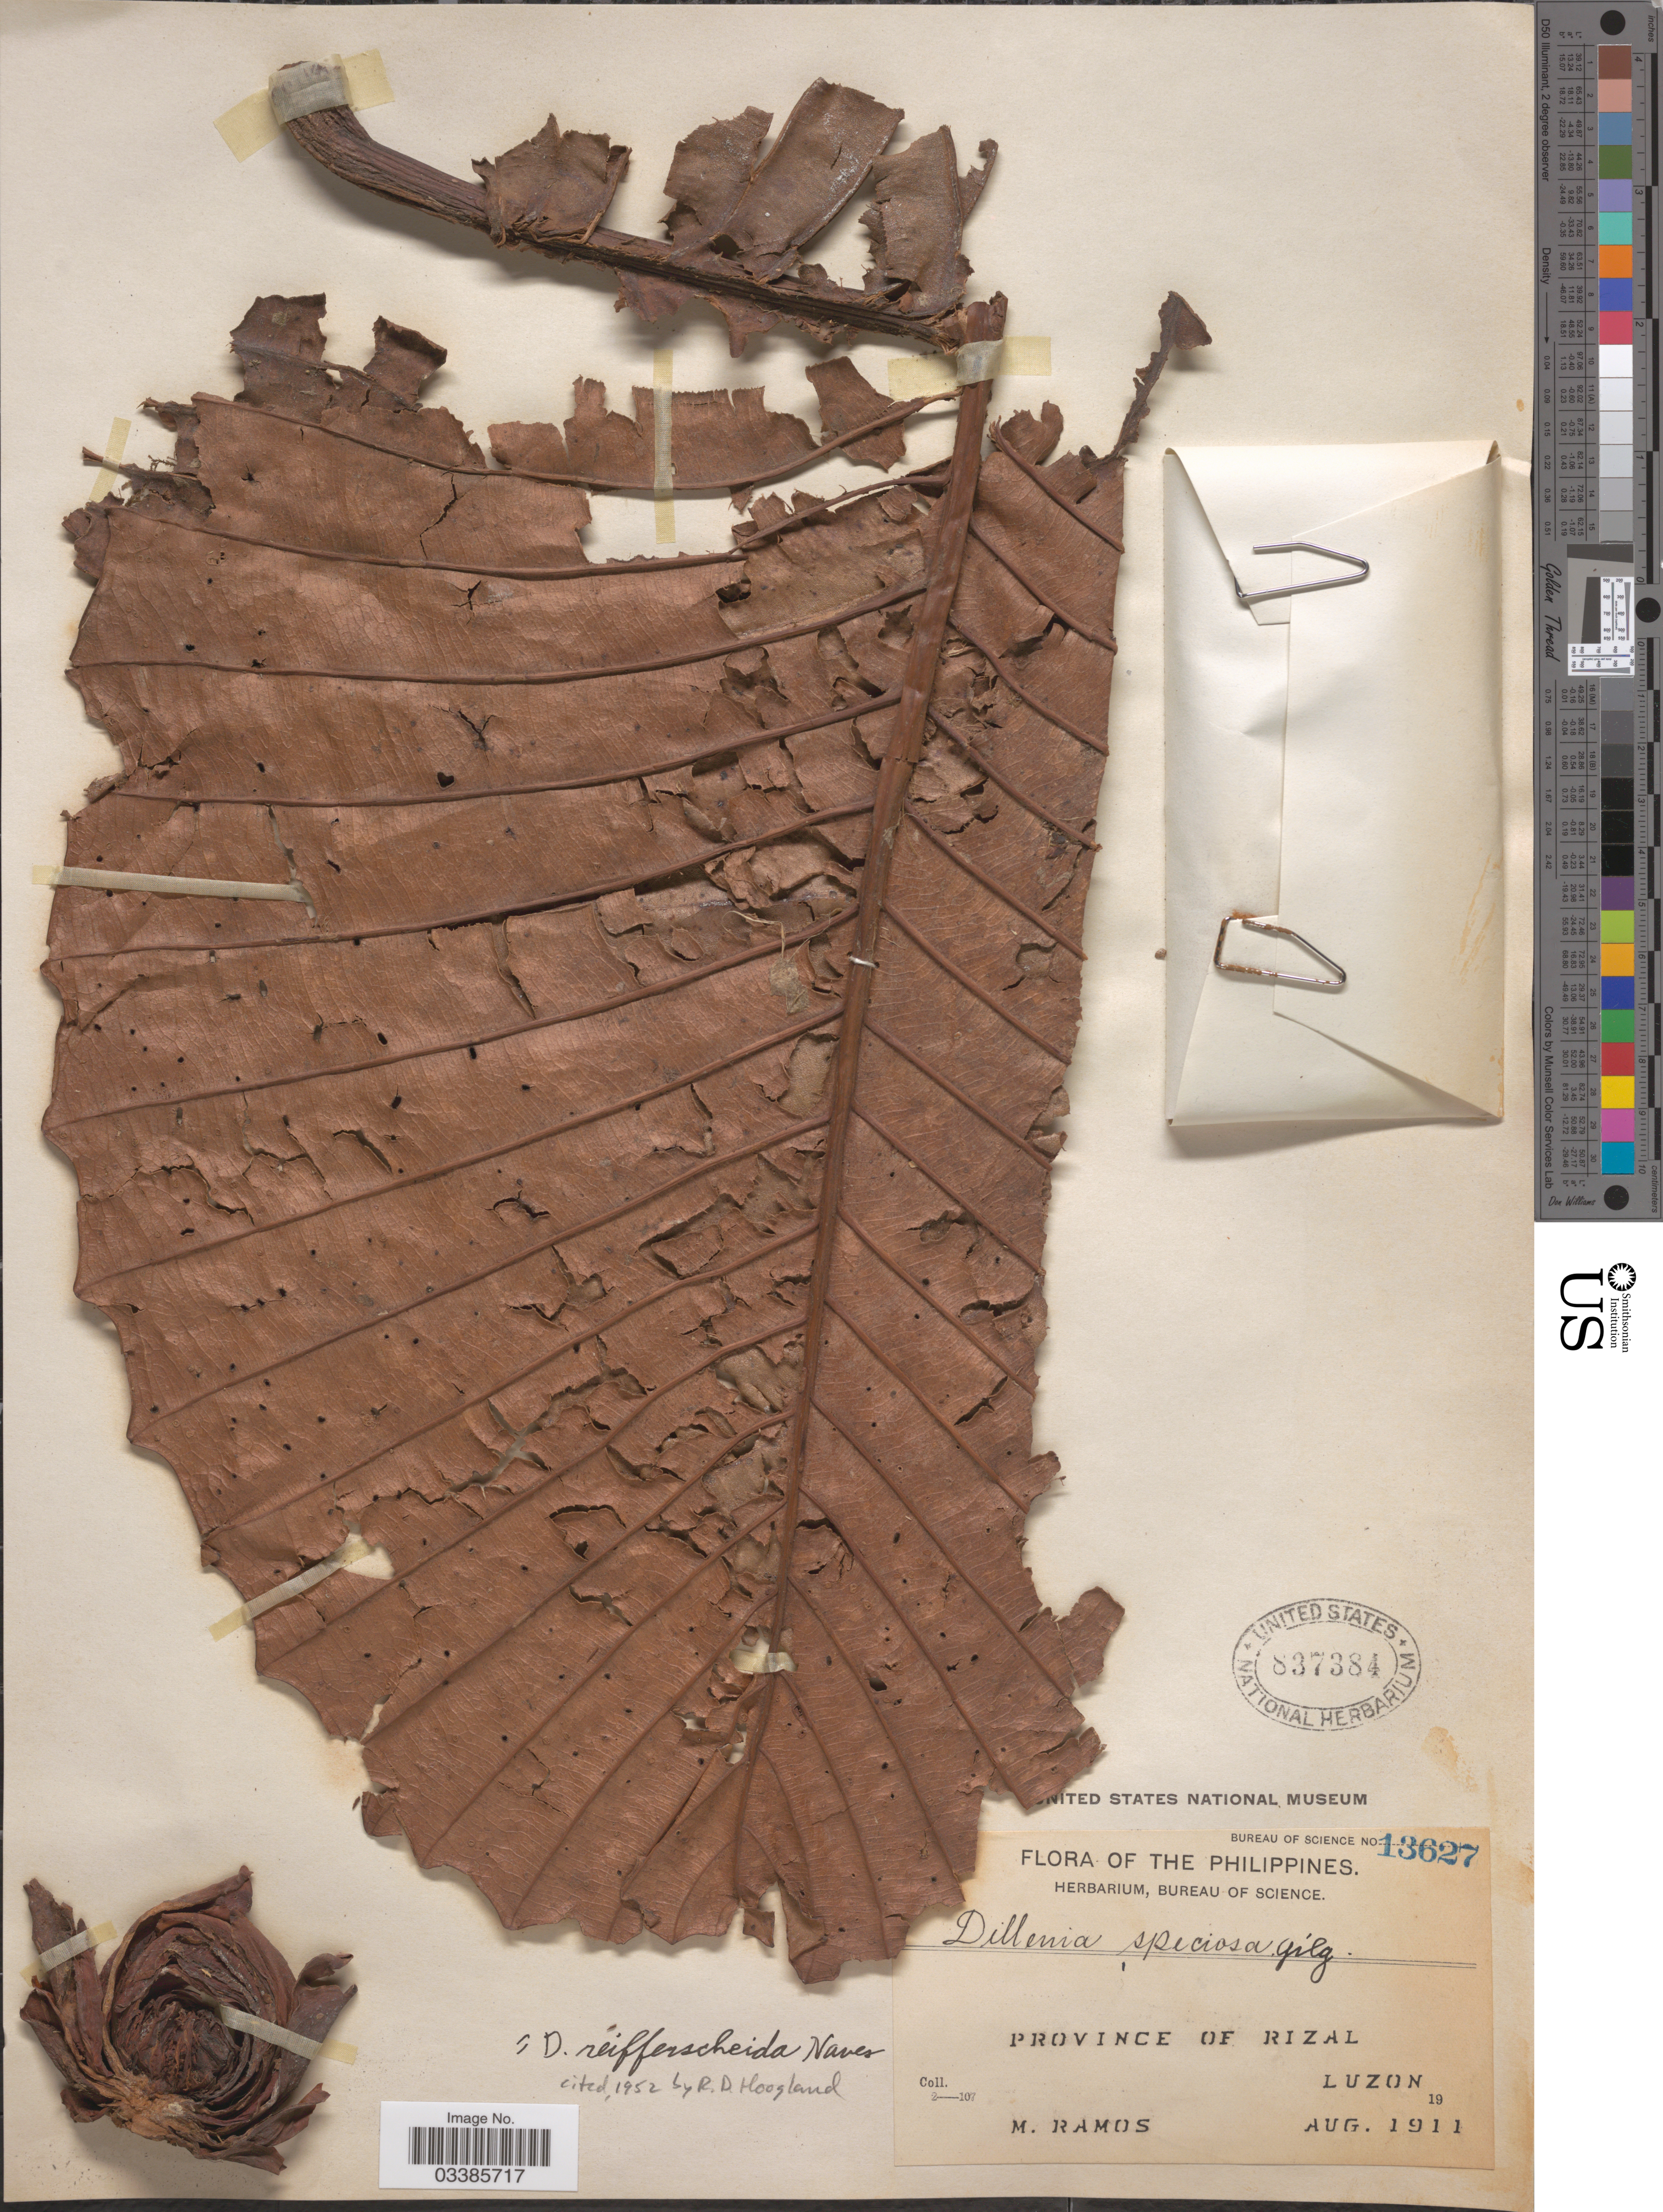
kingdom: Plantae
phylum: Tracheophyta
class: Magnoliopsida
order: Dilleniales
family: Dilleniaceae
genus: Dillenia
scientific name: Dillenia reifferscheidia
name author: Fern.-Vill.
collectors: M. Ramos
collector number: Bureau of Science 13627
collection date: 1911-08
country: Philippines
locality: Province of Rizal. Luzon.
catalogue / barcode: US 837384